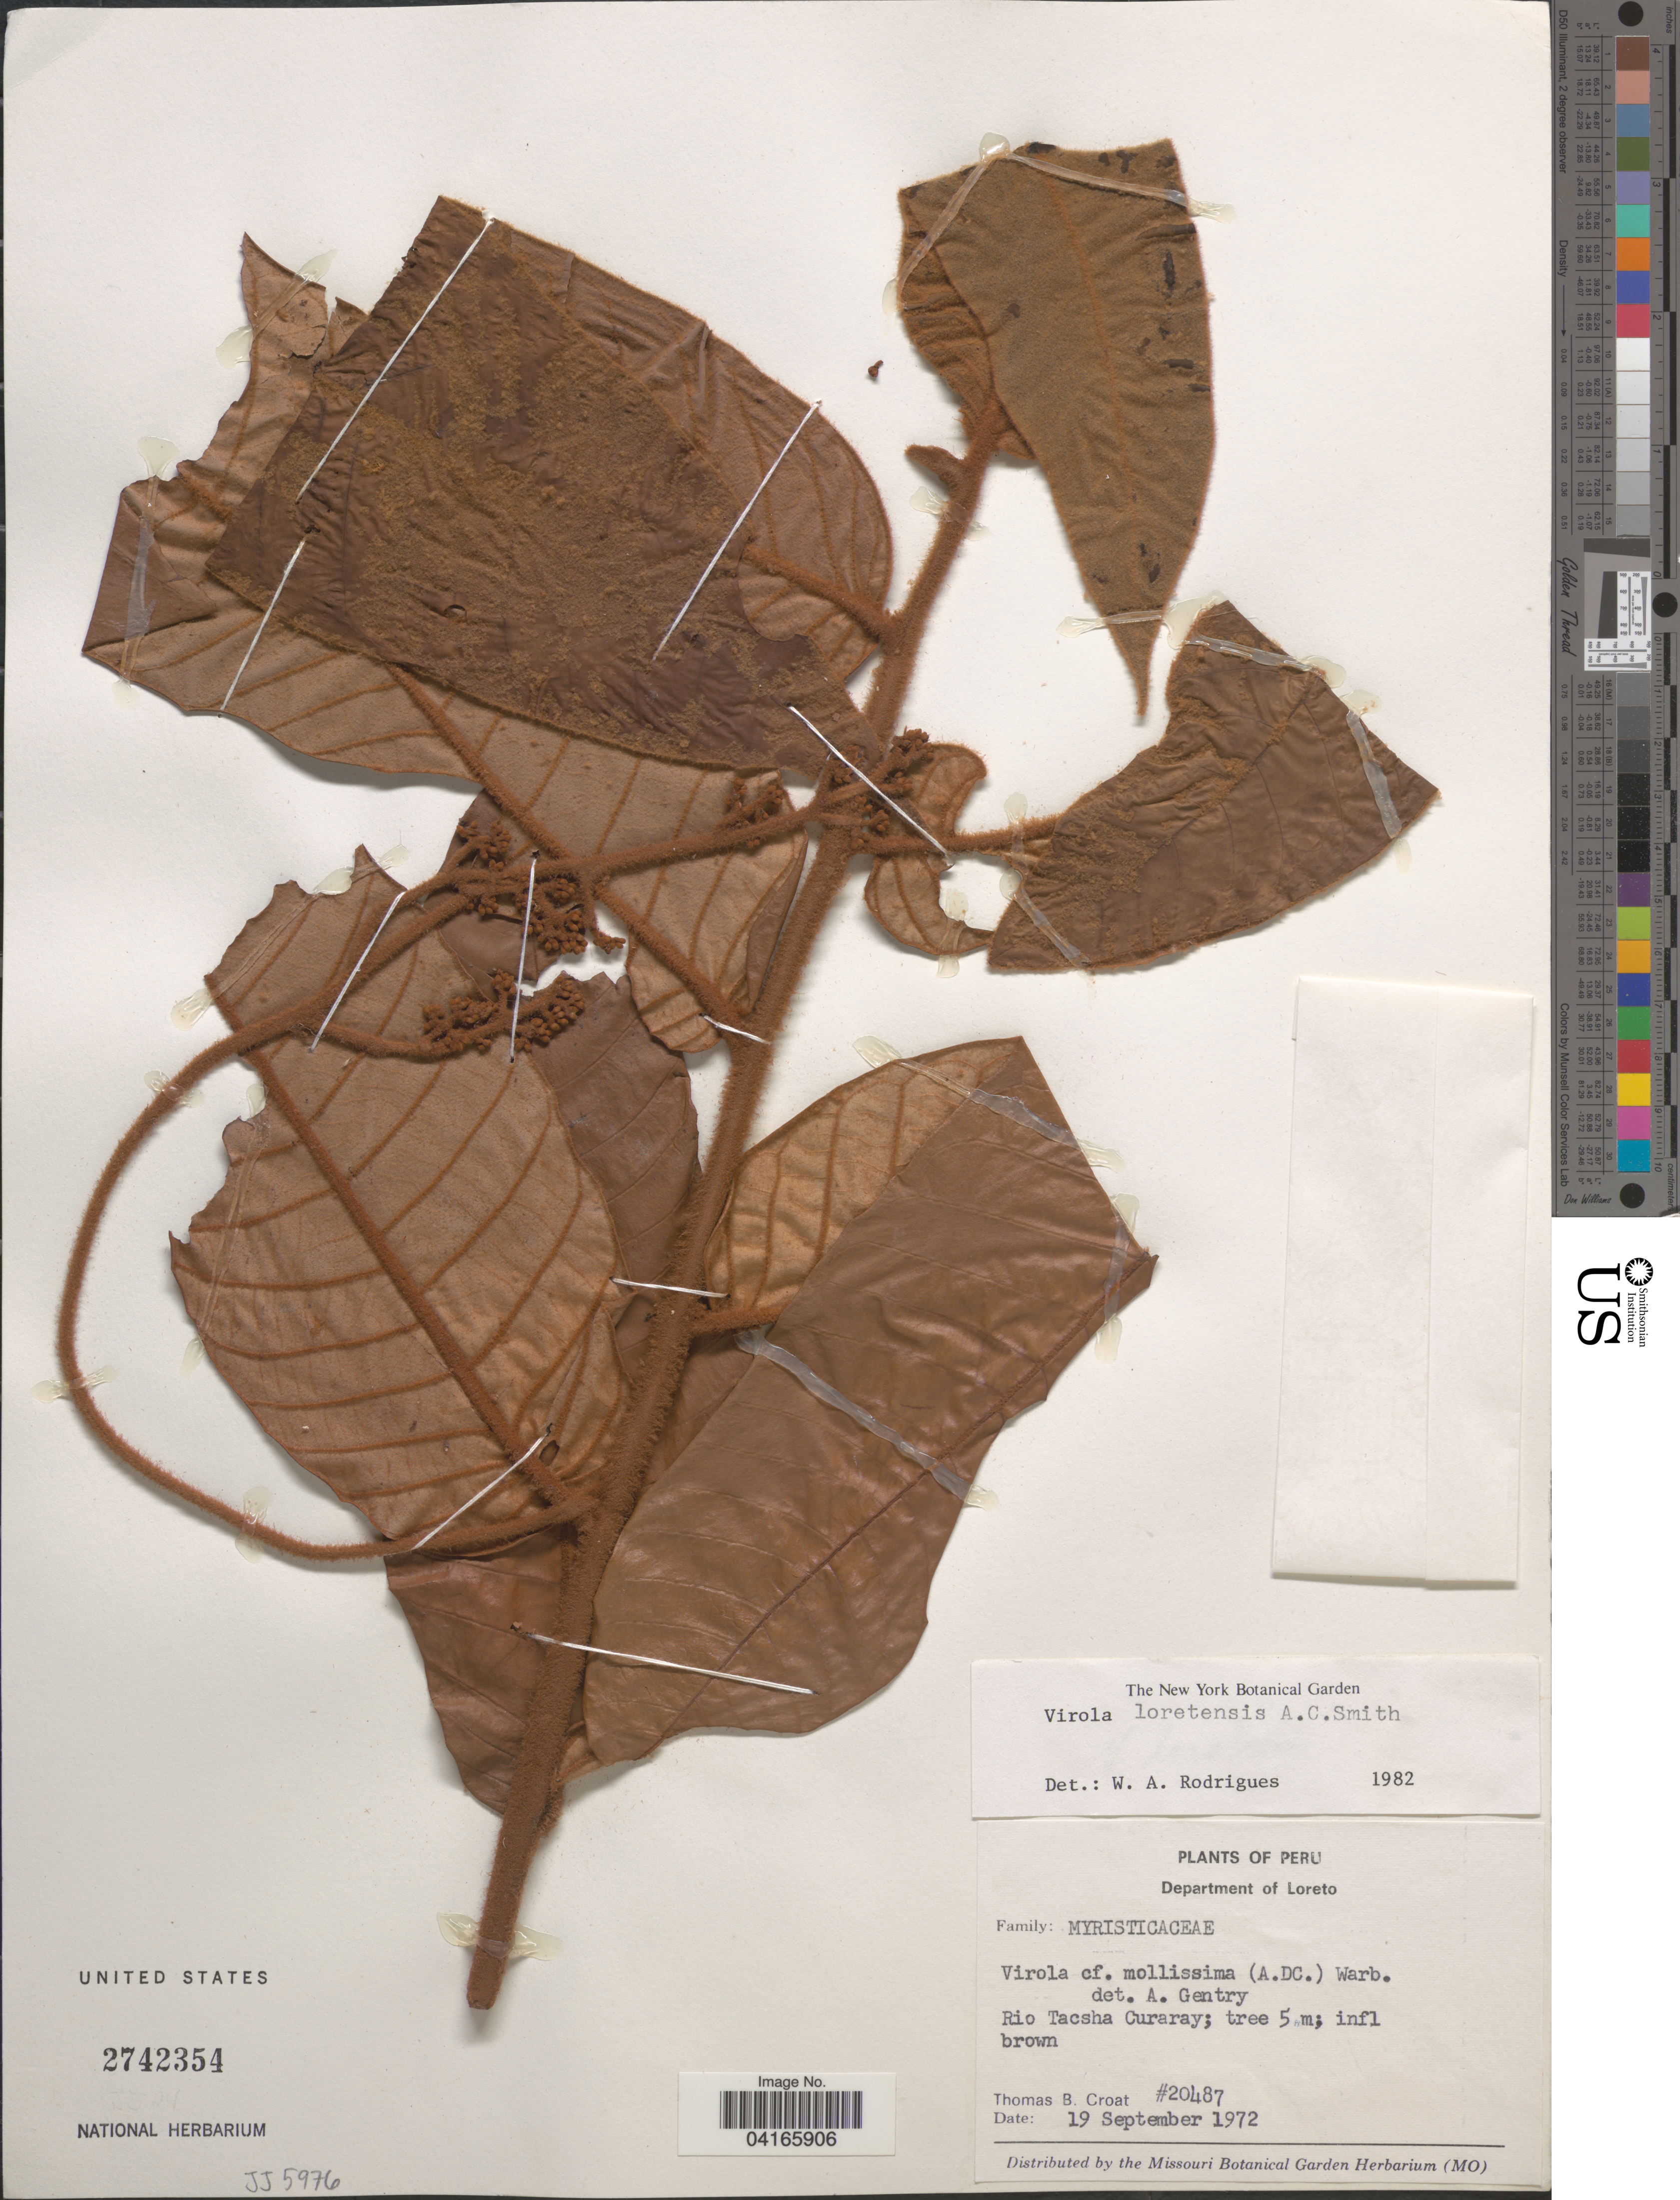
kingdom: Plantae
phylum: Tracheophyta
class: Magnoliopsida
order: Magnoliales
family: Myristicaceae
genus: Virola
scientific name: Virola loretensis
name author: A.C. Sm.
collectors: T. B. Croat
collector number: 20487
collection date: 1972-09-19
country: Peru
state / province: Loreto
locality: Department of Loreto. Rio Tacsha Curaray.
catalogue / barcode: US 2742354